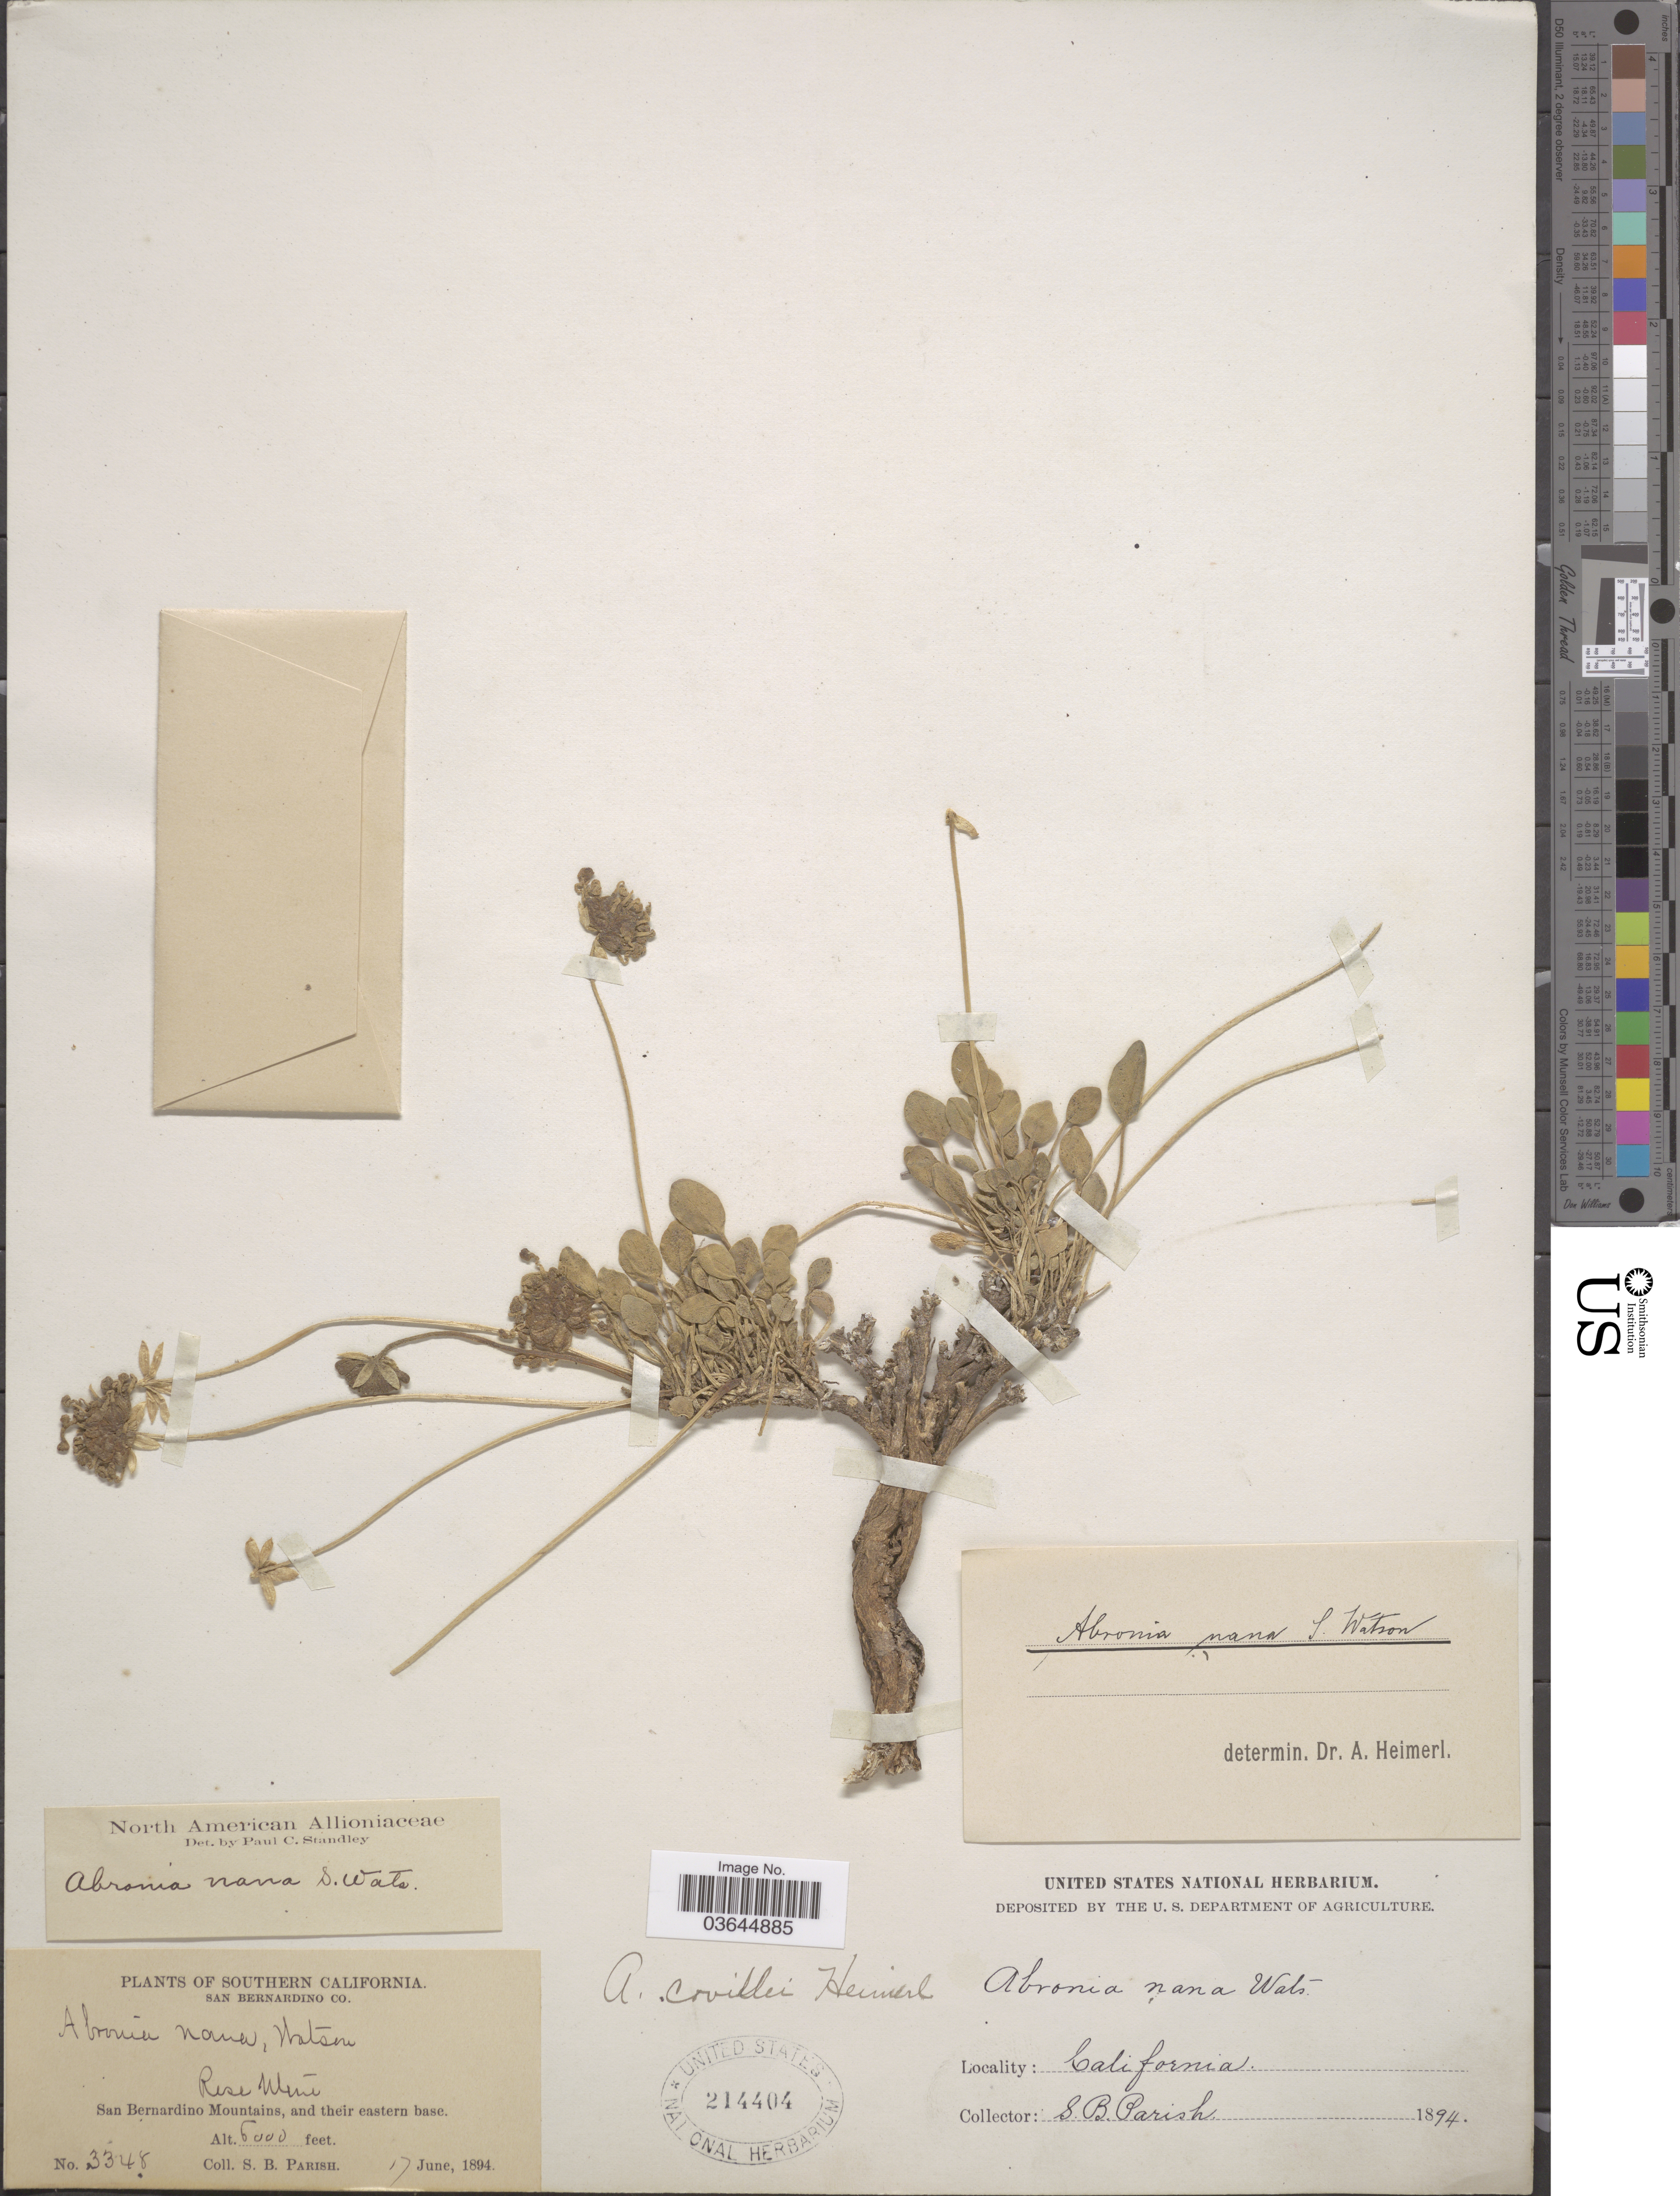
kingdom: Plantae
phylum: Tracheophyta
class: Magnoliopsida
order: Caryophyllales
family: Nyctaginaceae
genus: Abronia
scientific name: Abronia nana var. covillei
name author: (Heimerl) Munz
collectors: S. B. Parish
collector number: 3348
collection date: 1894-06-17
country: United States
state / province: California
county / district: San Bernardino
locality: Southern California. San Bernardino Co. San Bernardino Mountains, and their eastern base.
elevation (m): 1829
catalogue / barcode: US 214404